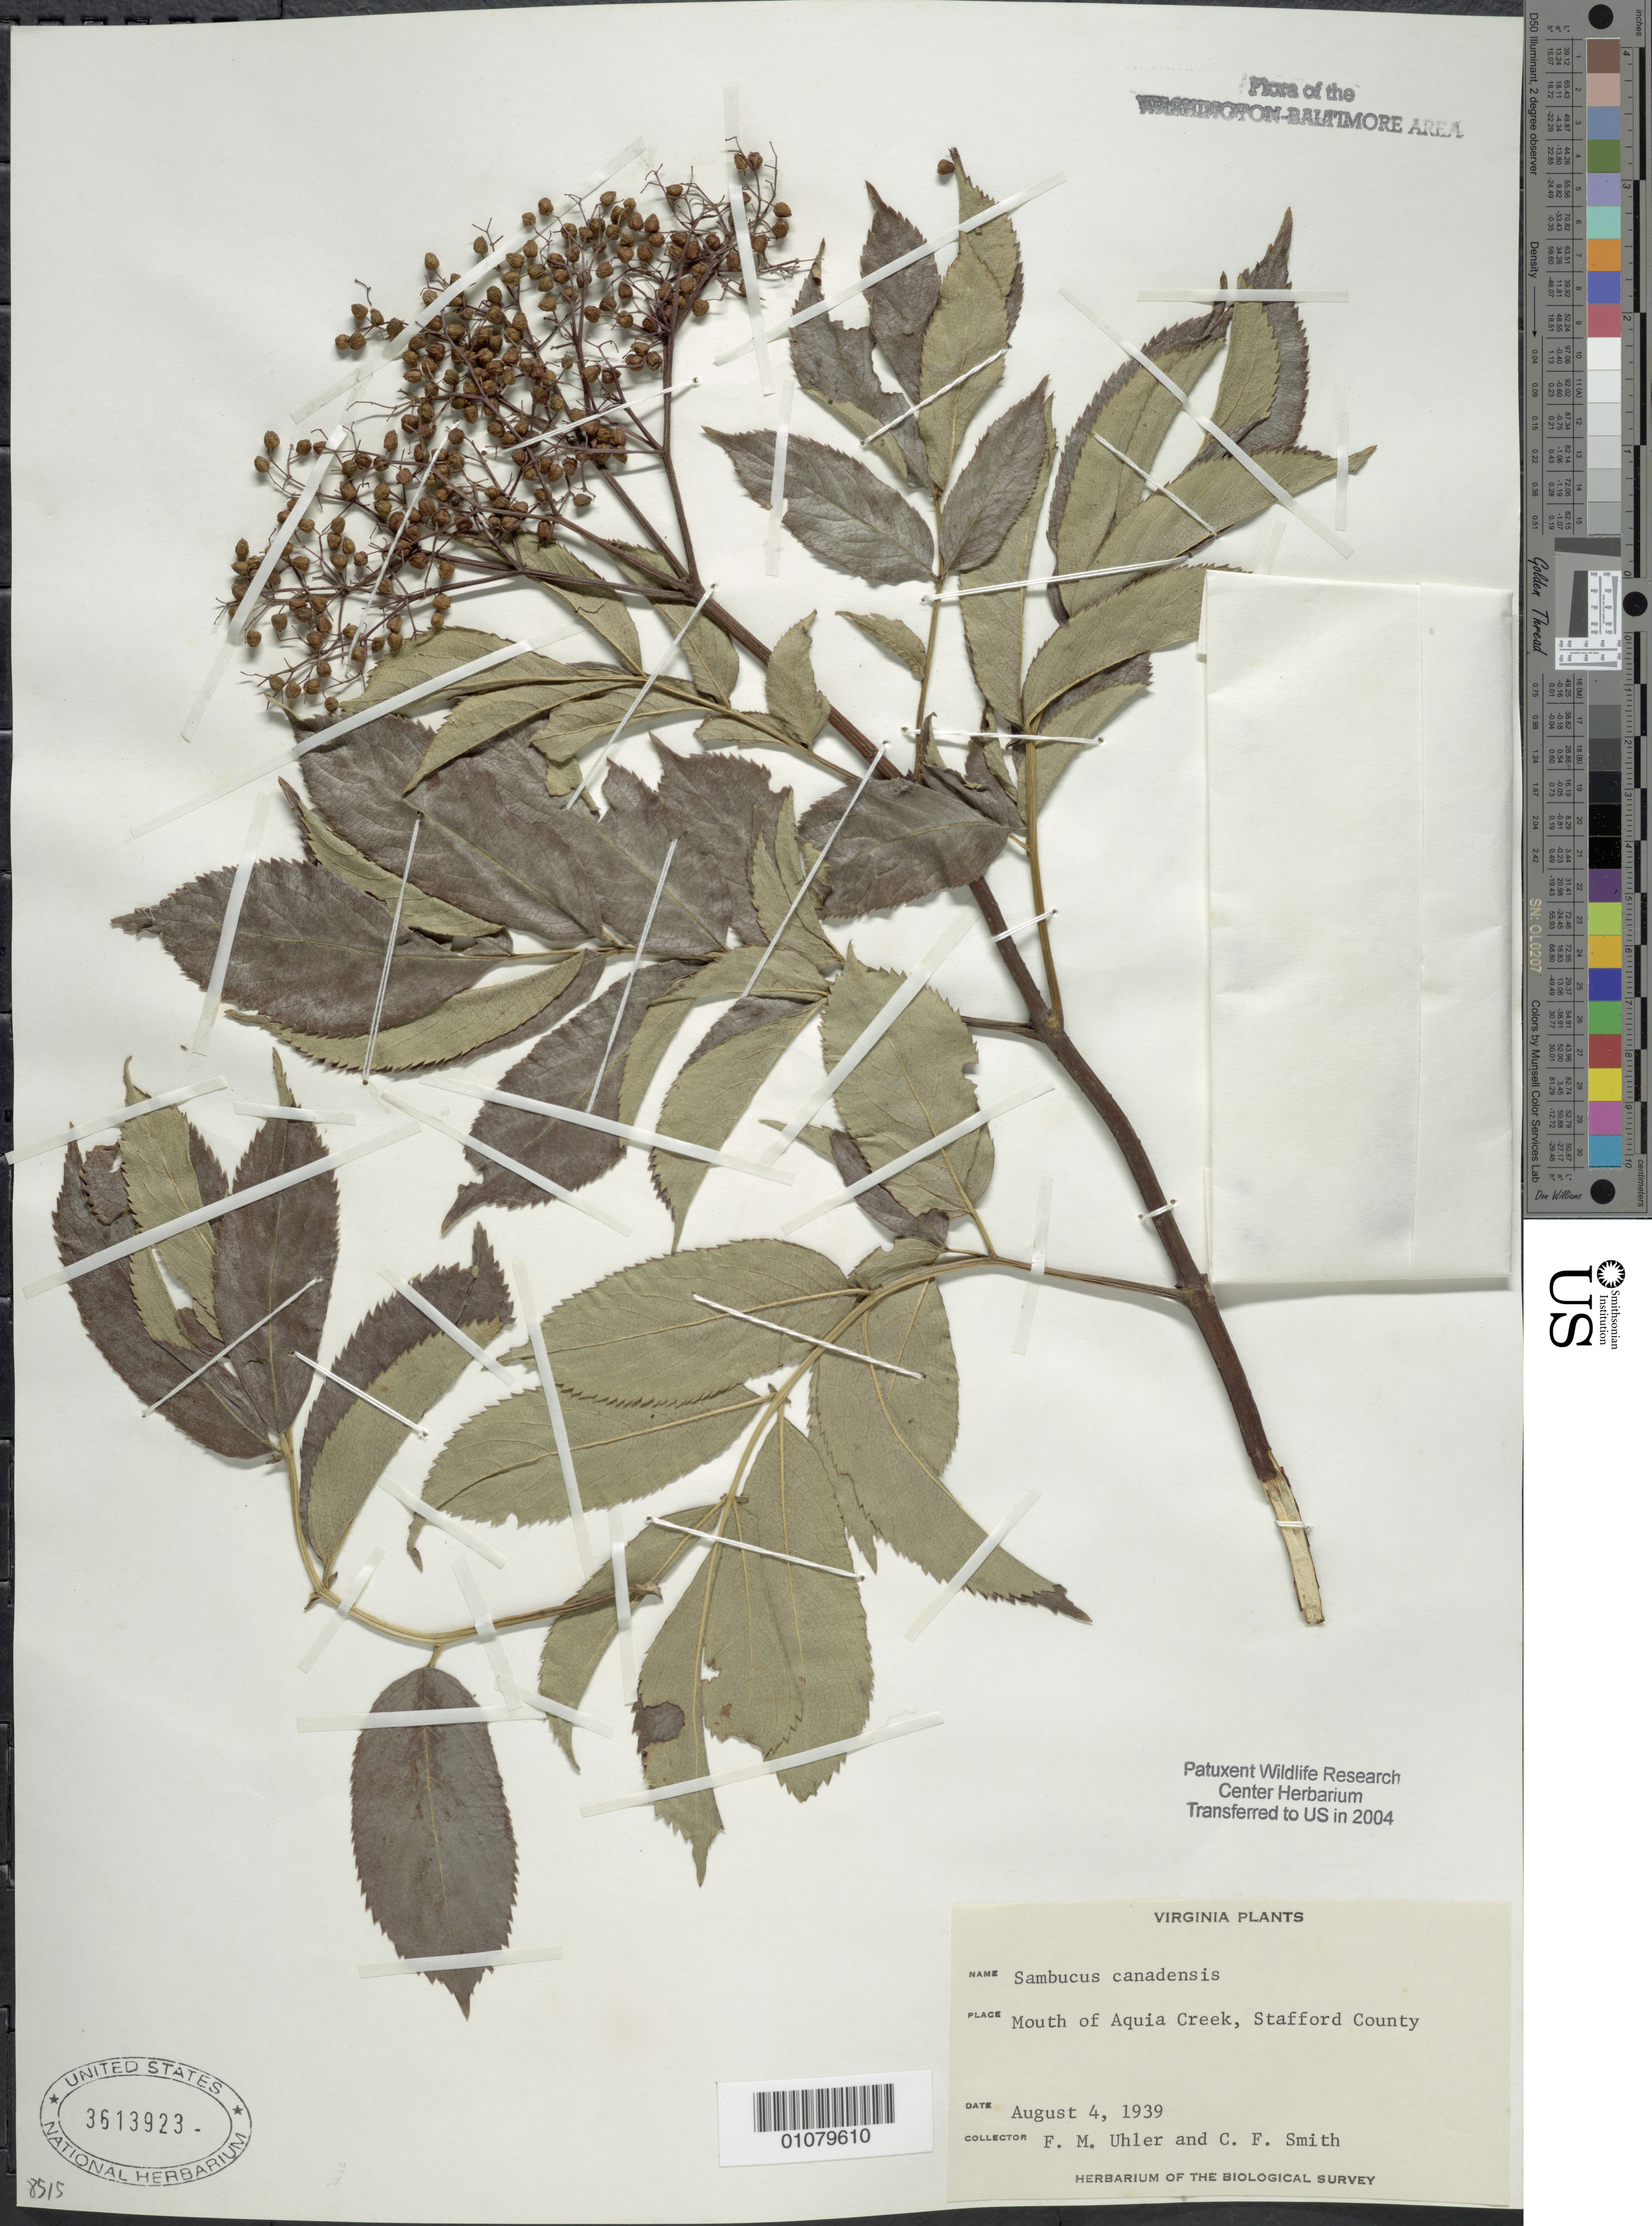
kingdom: Plantae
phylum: Tracheophyta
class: Magnoliopsida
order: Dipsacales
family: Viburnaceae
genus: Sambucus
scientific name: Sambucus canadensis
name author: L.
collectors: F. M. Uhler & C. F. Smith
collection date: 1939-08-04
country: United States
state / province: Virginia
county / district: Stafford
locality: Mouth of Aquia Creek.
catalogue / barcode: US 3613923